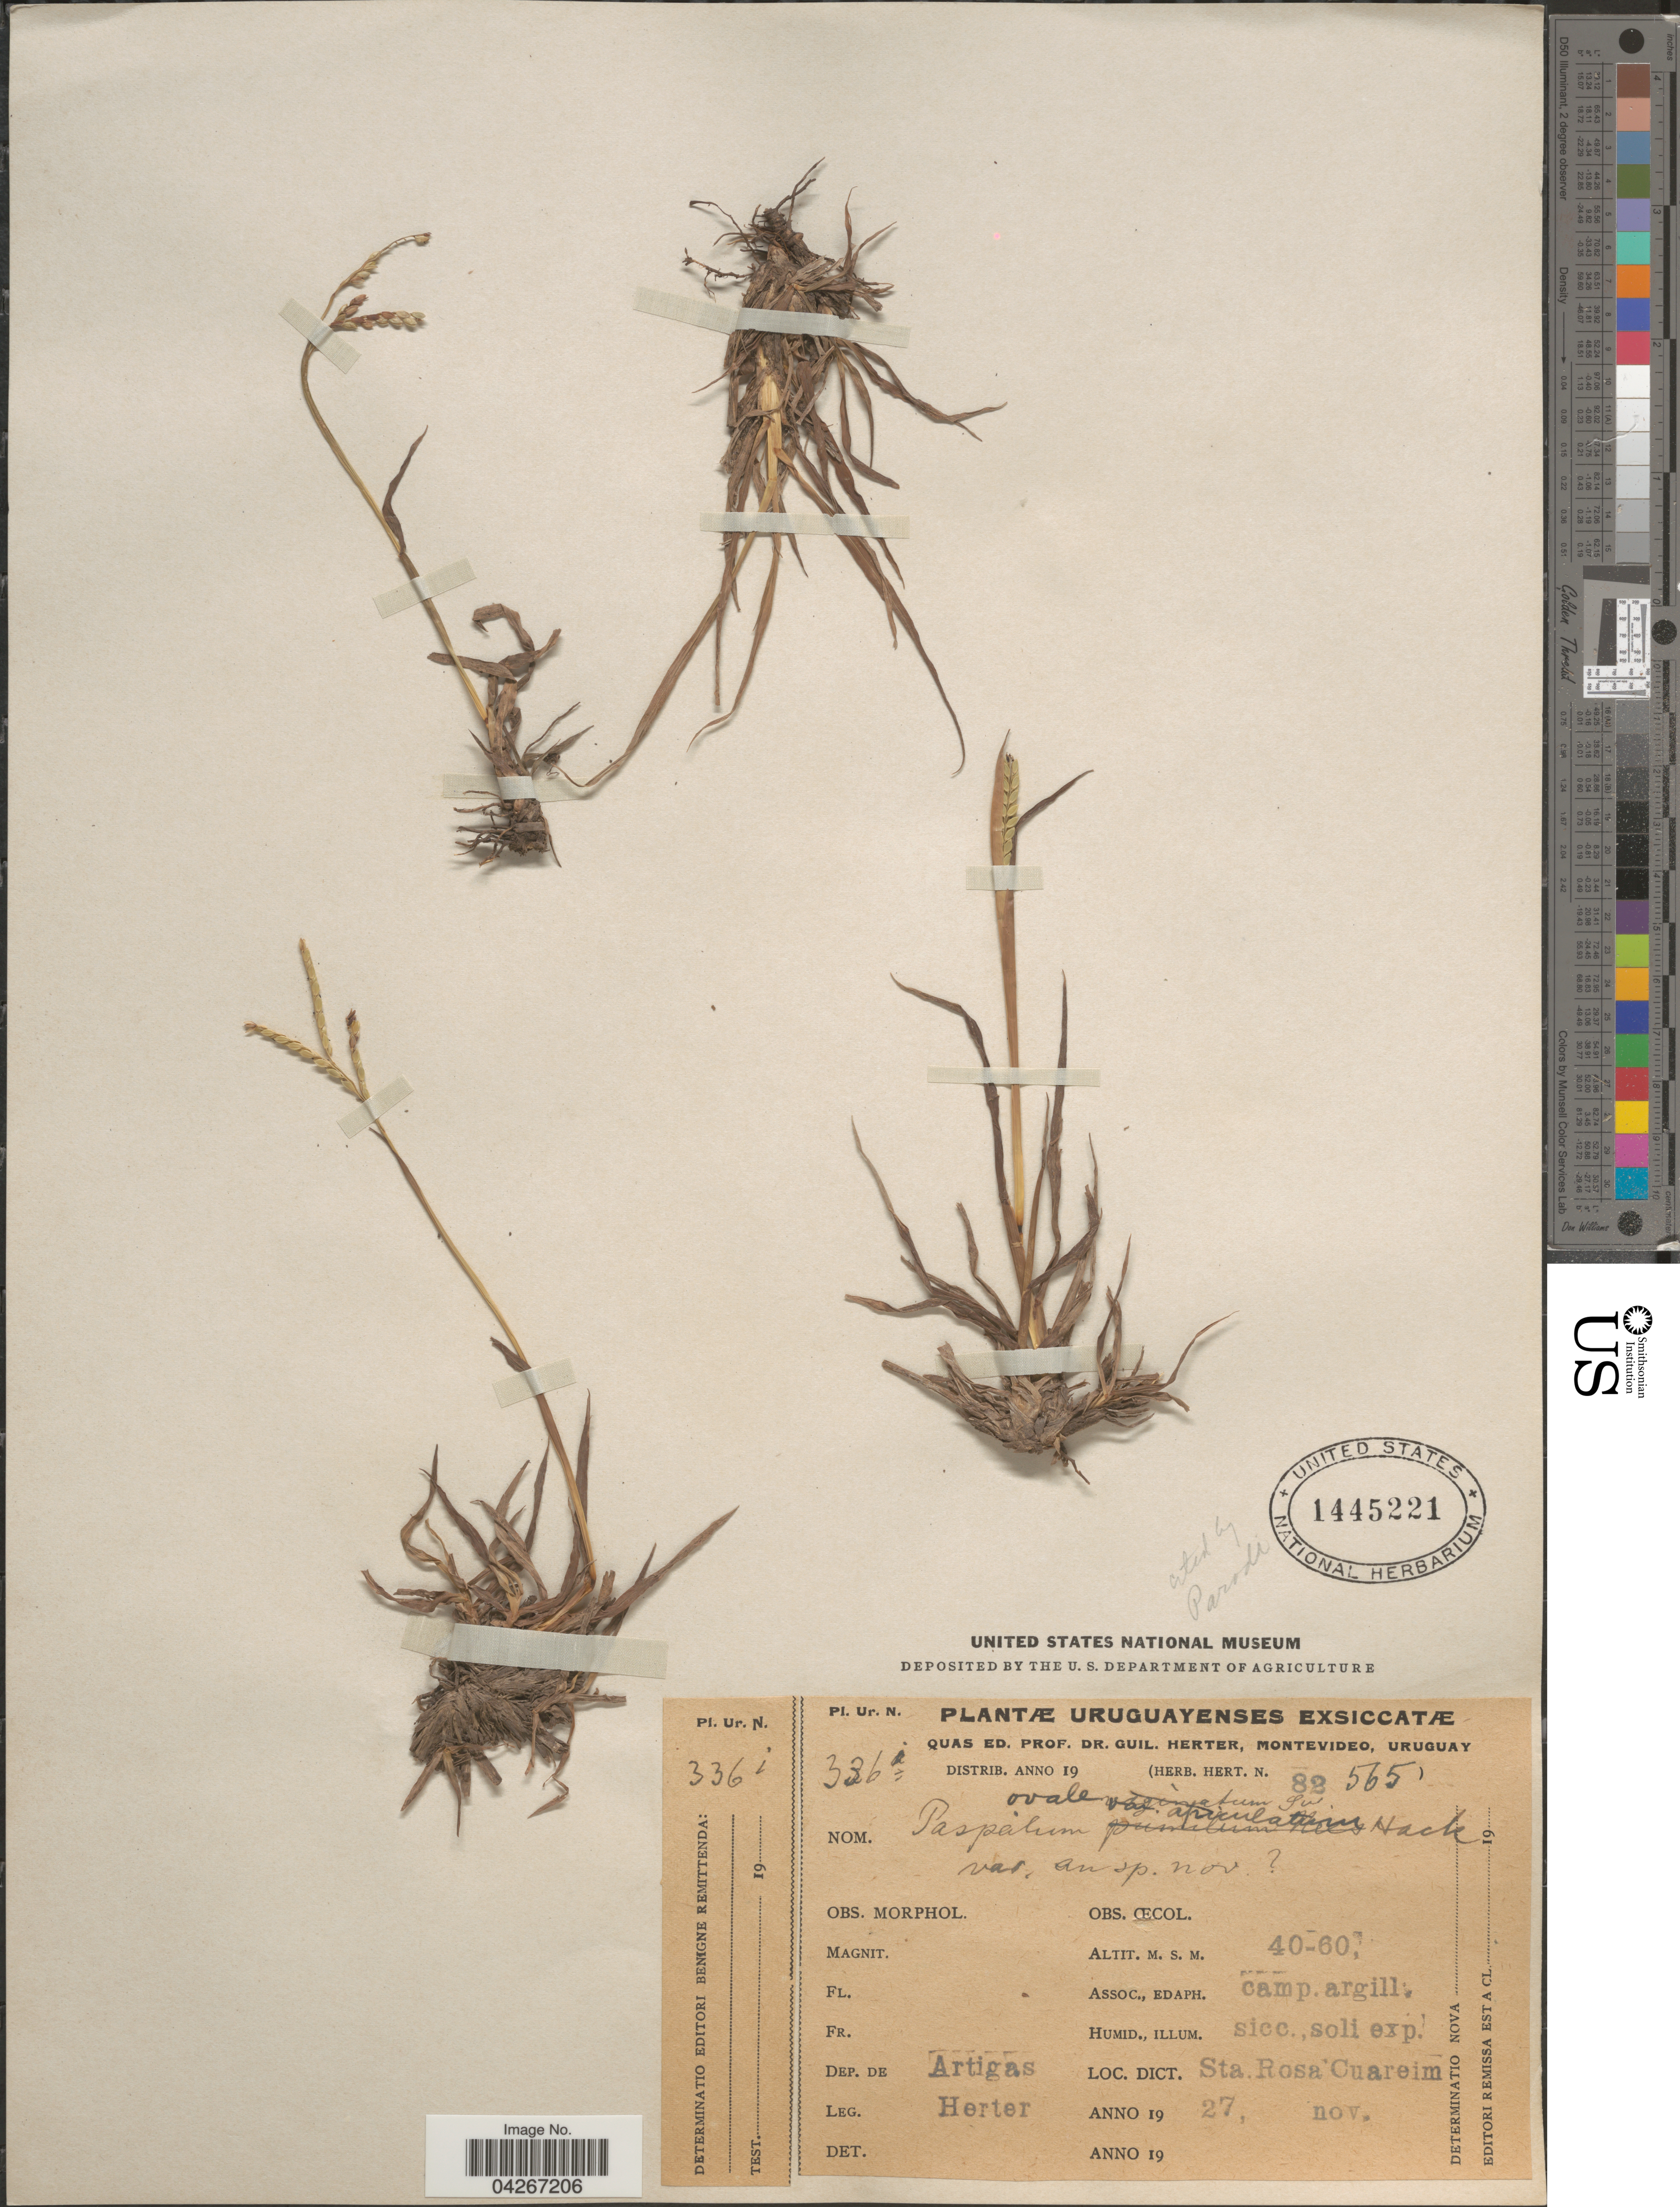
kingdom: Plantae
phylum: Tracheophyta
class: Liliopsida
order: Poales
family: Poaceae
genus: Paspalum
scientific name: Paspalum almum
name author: Chase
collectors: G. Herter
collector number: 336i/82565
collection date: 1927-11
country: Uruguay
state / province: Artigas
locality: Dep. de Artigas. Dict. Sta. Rosa Cuareim.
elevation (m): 40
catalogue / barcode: US 1445221